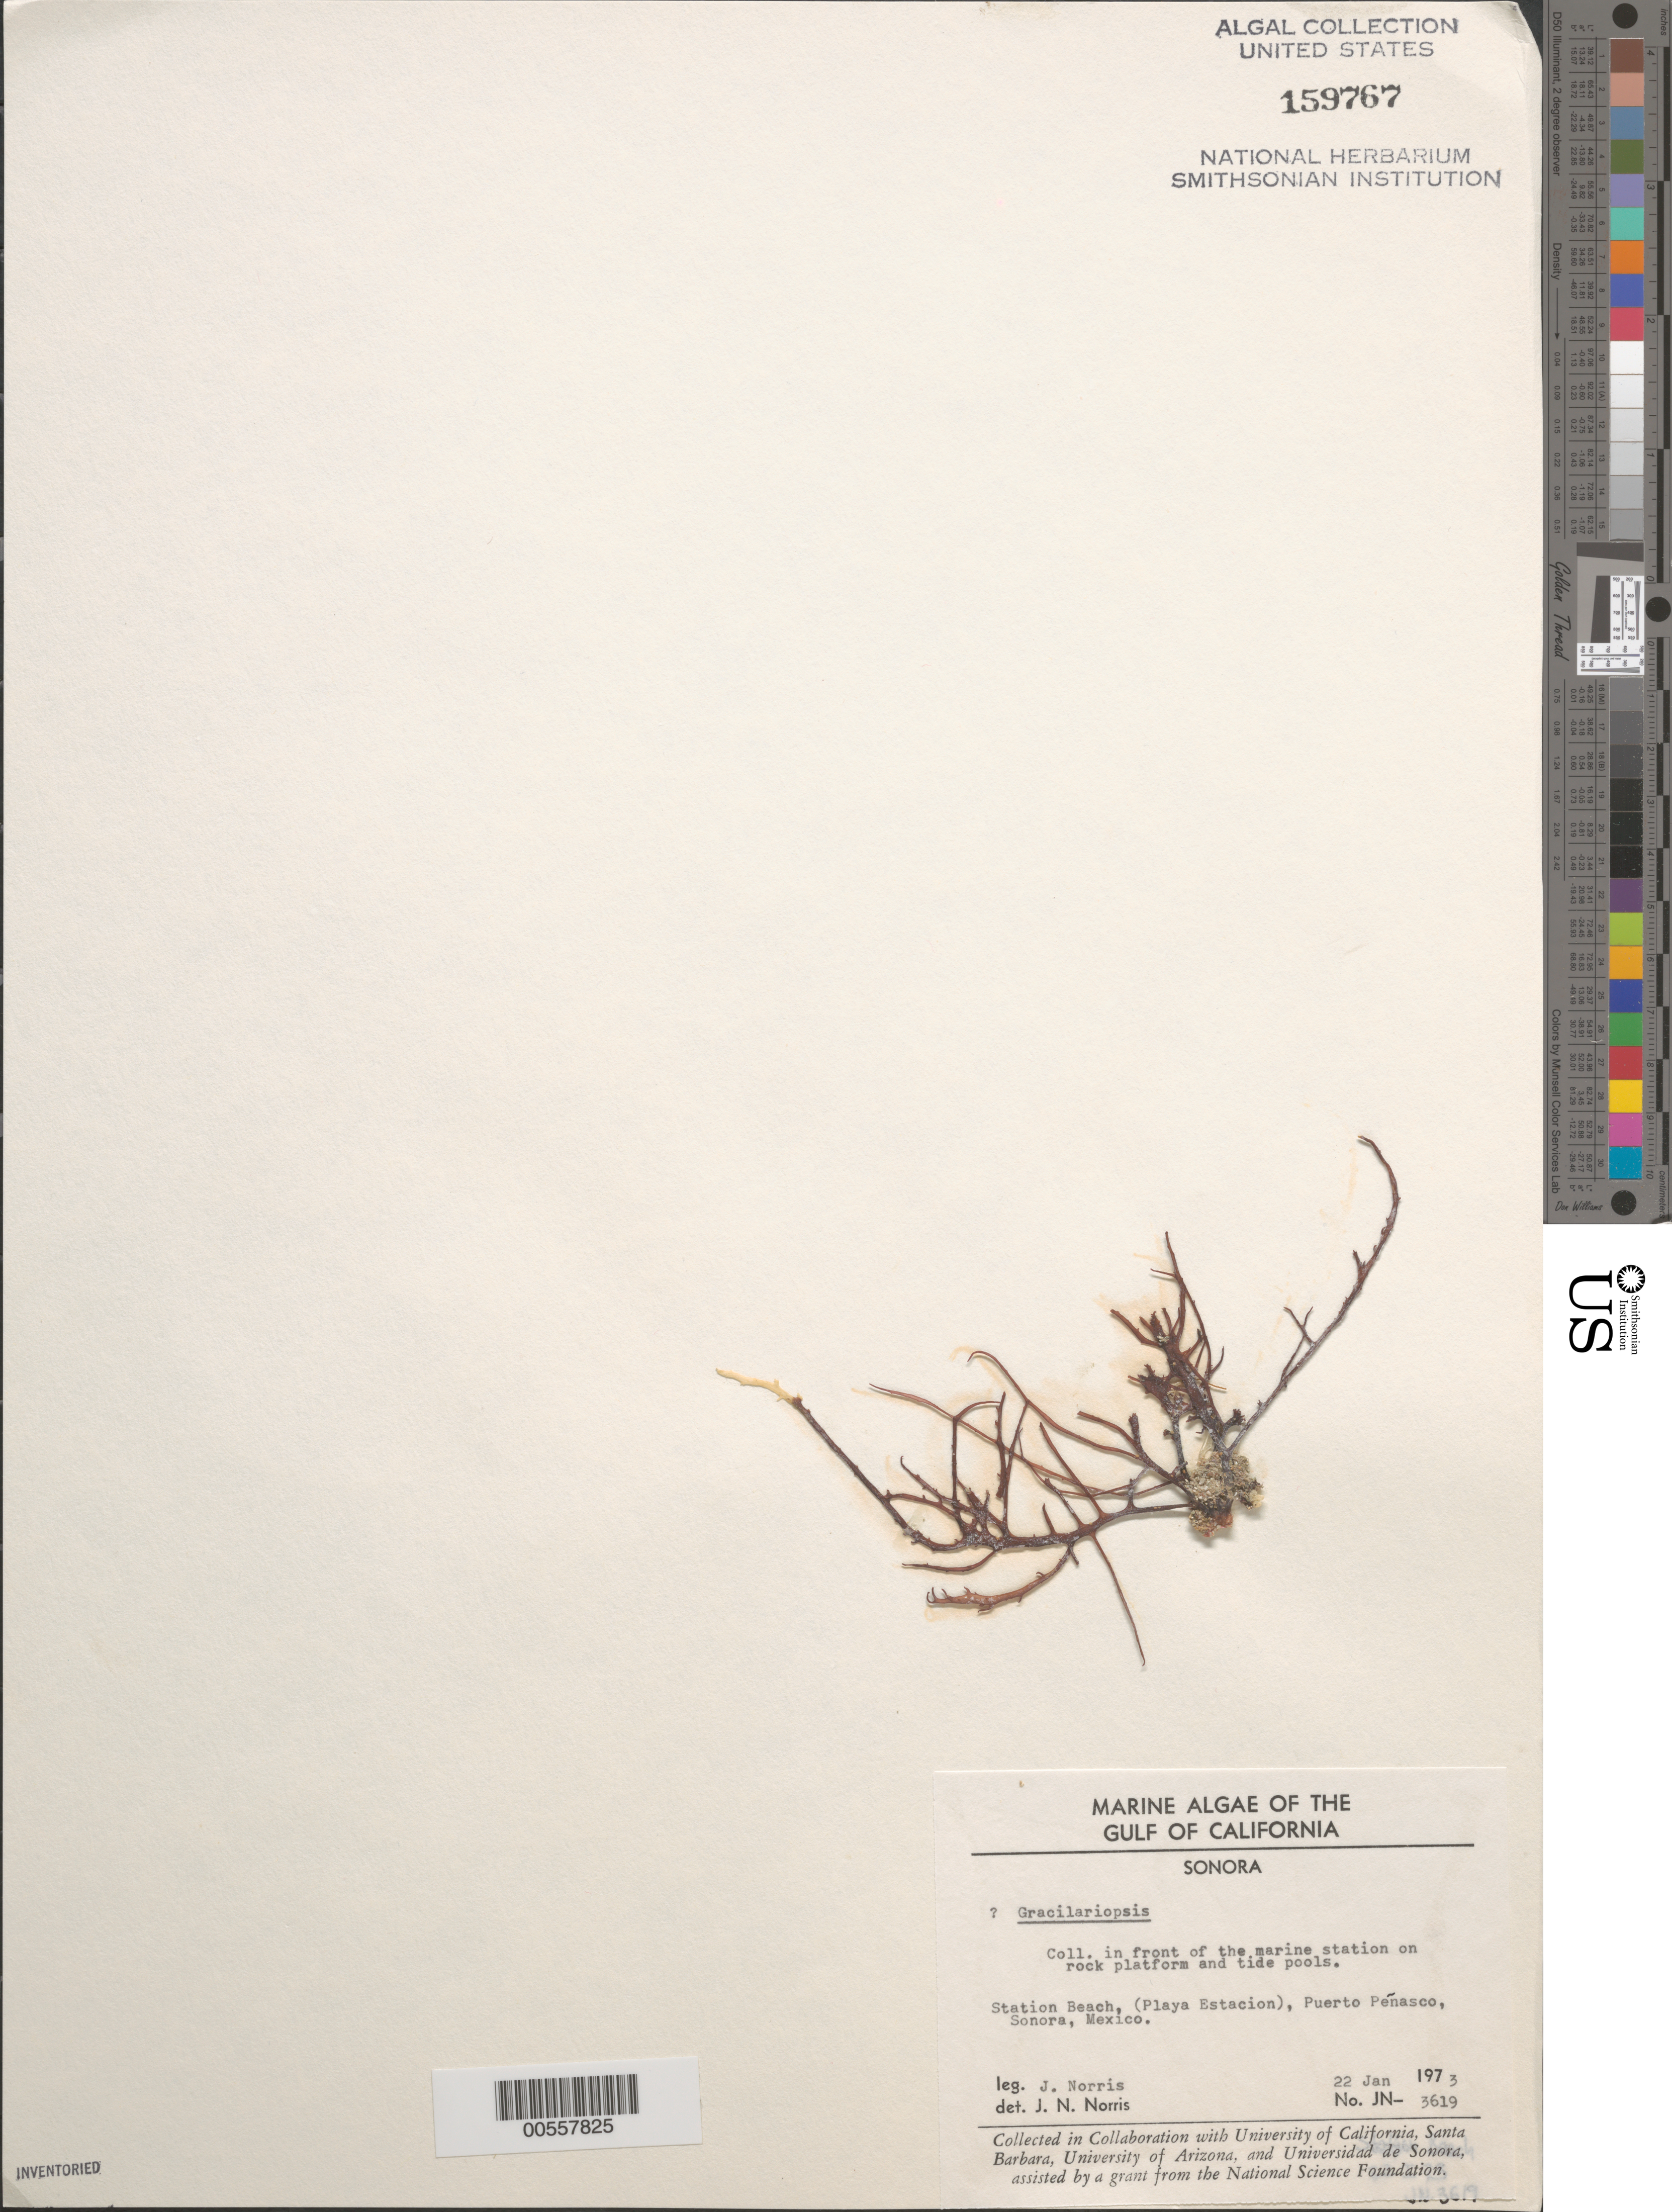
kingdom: Plantae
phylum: Rhodophyta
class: Florideophyceae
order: Gracilariales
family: Gracilariaceae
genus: Gracilariopsis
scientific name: Gracilariopsis sp.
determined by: Norris, James N.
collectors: J. N. Norris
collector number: JN-3619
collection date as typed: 22 Jan 1973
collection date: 1973-01-22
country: Mexico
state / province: Sonora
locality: Playa Estacion, Puerto Penasco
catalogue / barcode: US 159767